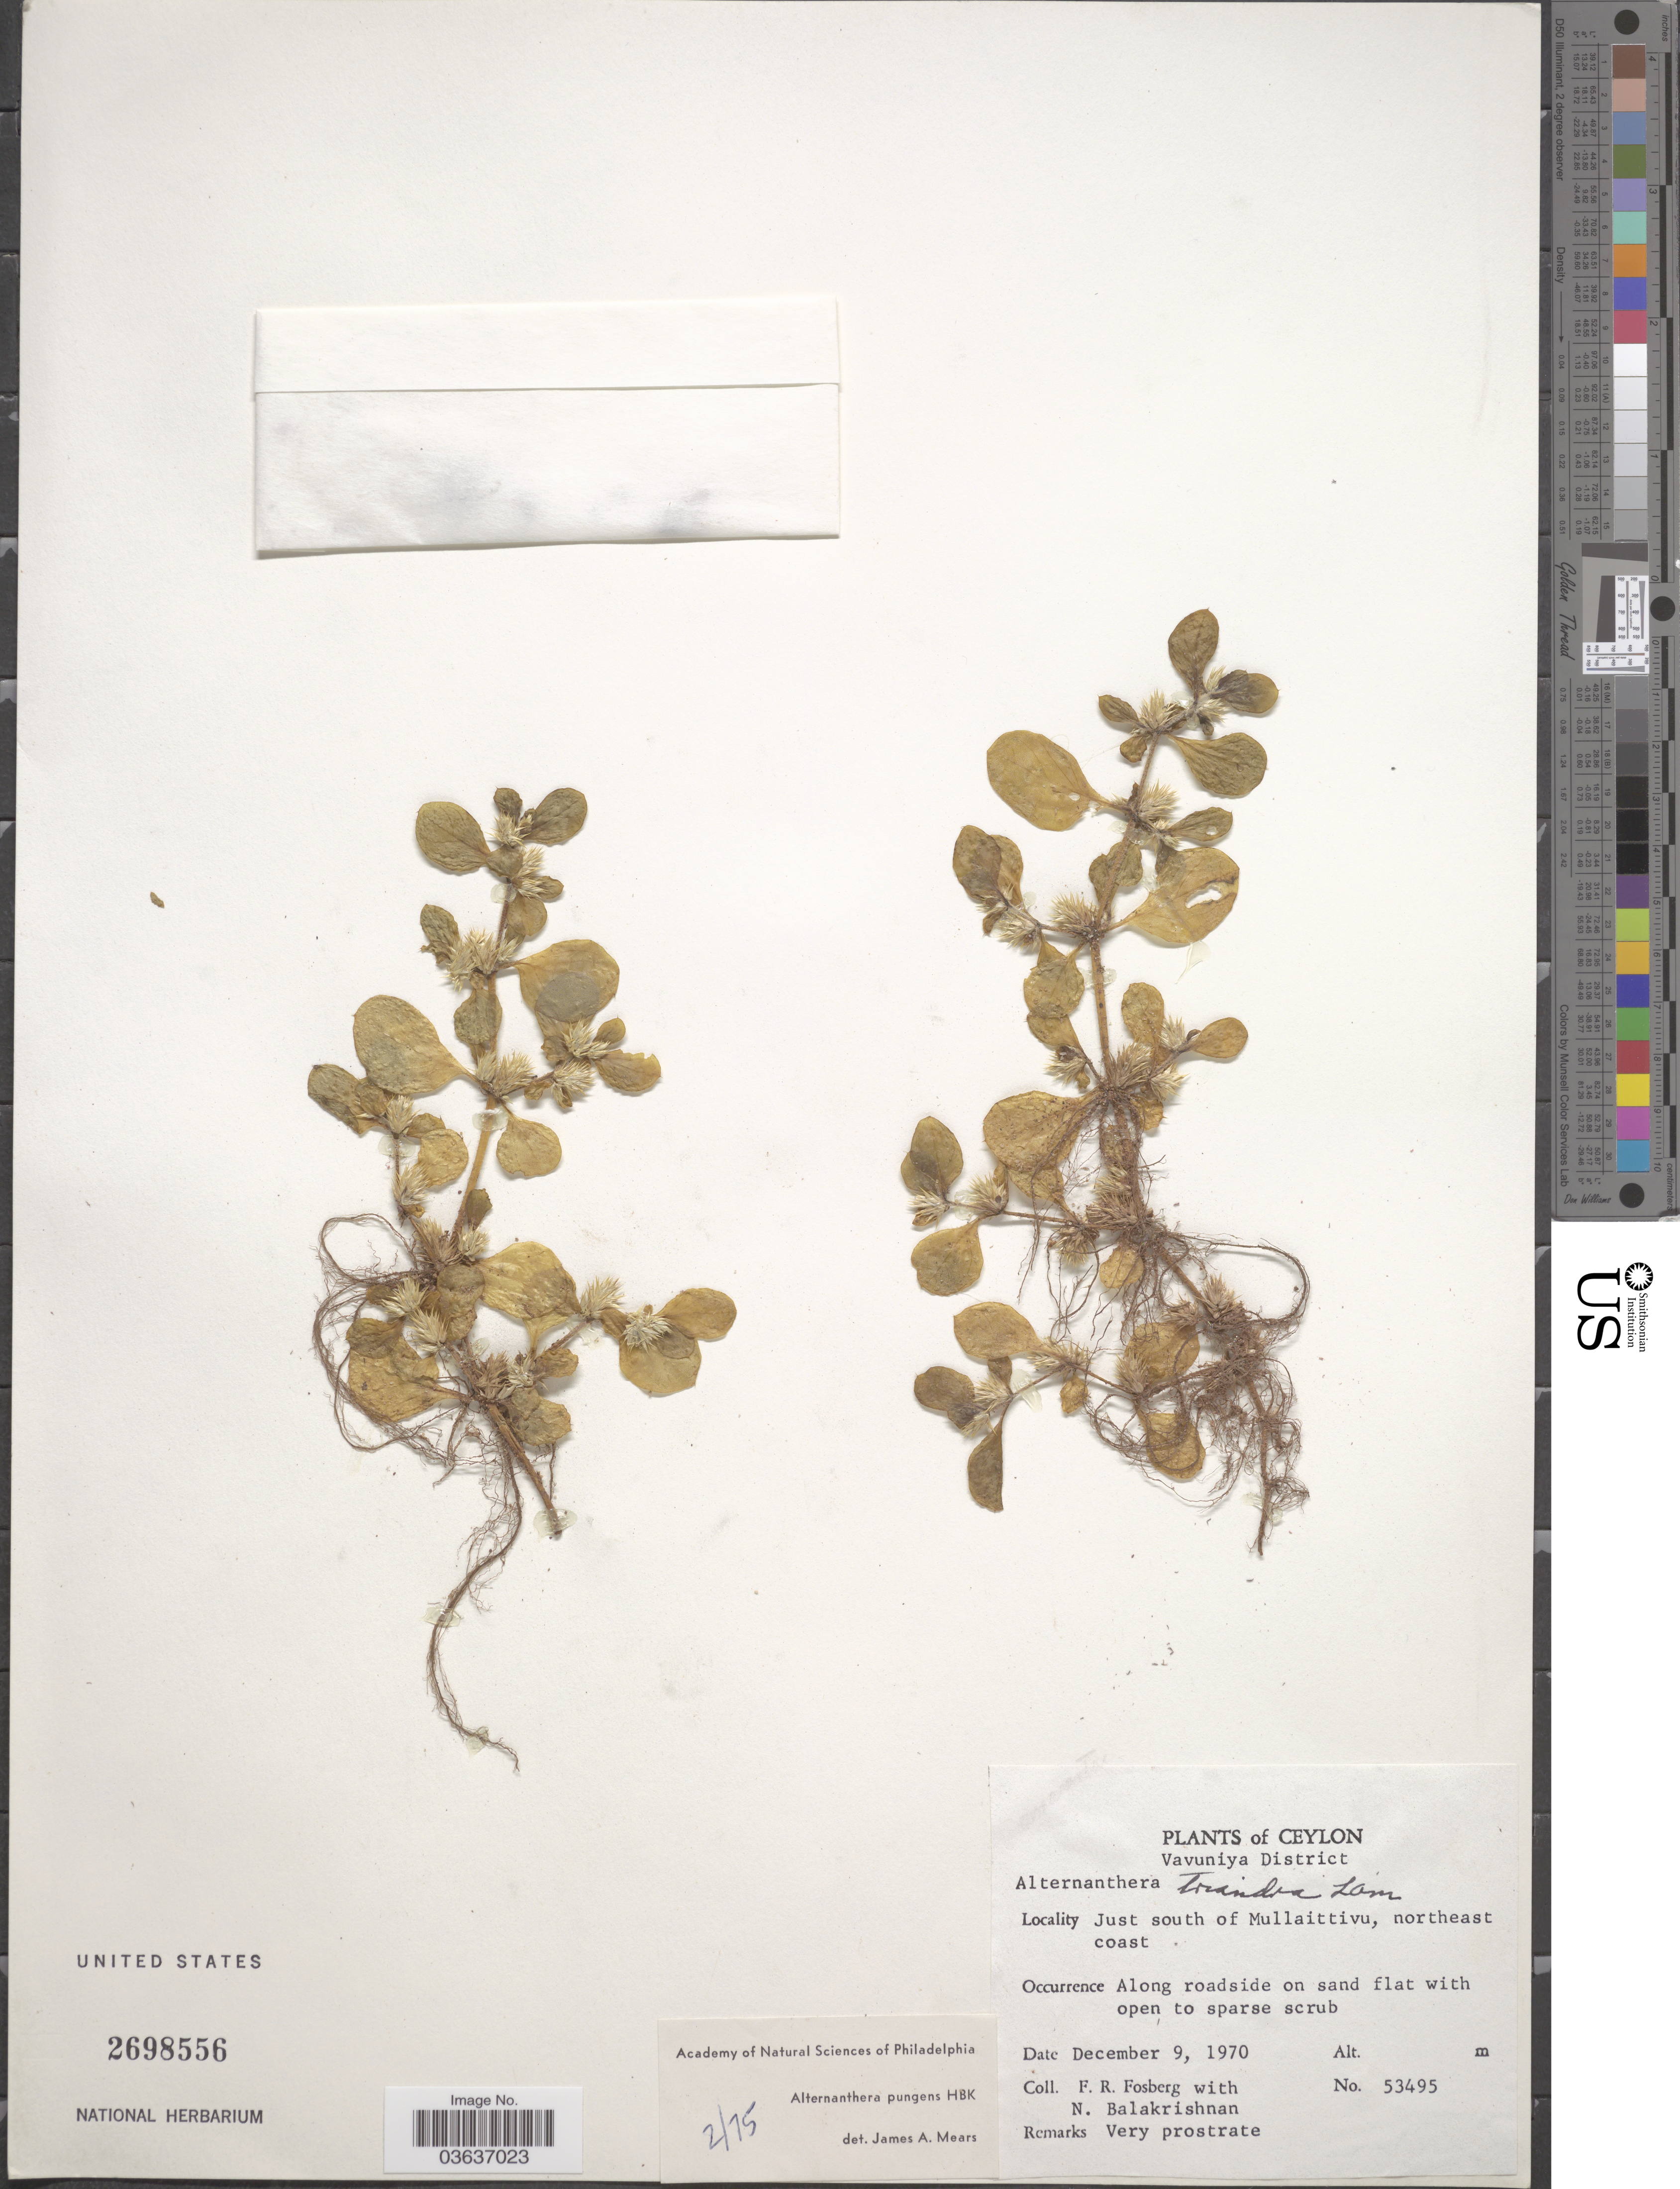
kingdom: Plantae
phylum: Tracheophyta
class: Magnoliopsida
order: Caryophyllales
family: Amaranthaceae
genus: Alternanthera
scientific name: Alternanthera pungens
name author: Kunth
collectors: F. R. Fosberg & N. Balakrishnan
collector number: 53495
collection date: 1970-12-09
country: Sri Lanka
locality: Ceylon. Vavuniya District. Just south of Mullaittivu, northeast coast. Along roadside.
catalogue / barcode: US 2698556